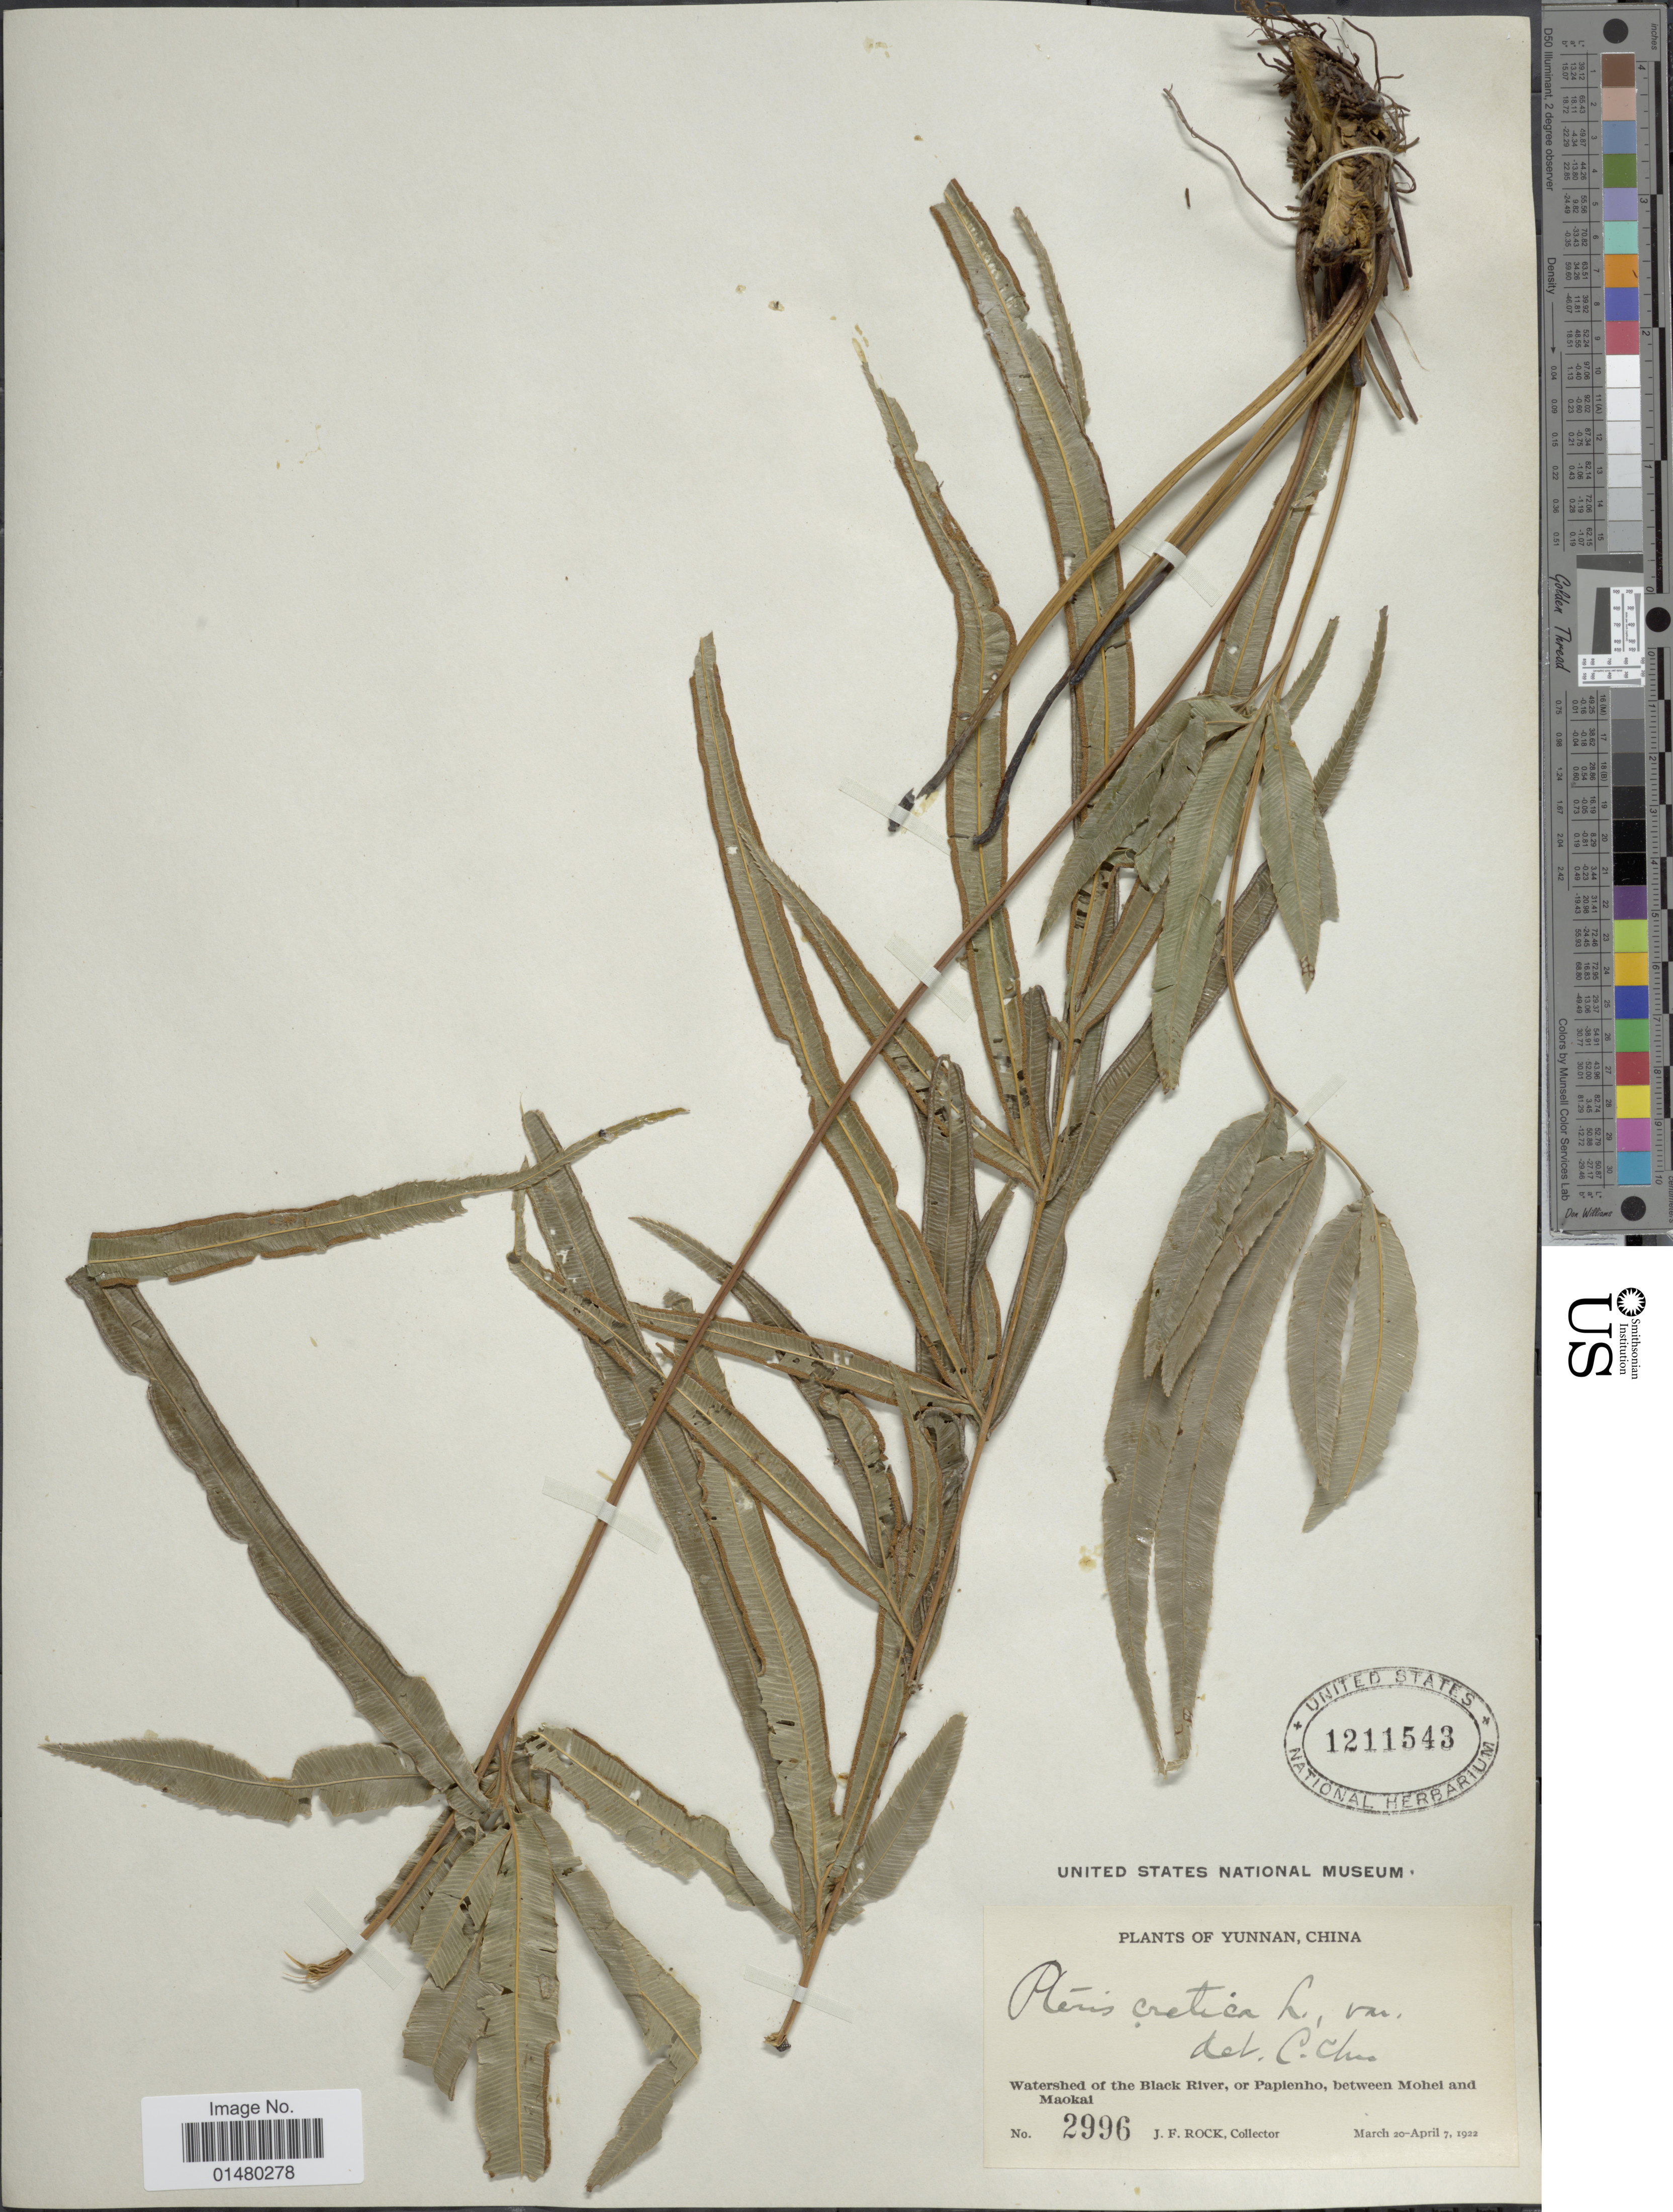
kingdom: Plantae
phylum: Tracheophyta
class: Polypodiopsida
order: Polypodiales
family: Pteridaceae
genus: Pteris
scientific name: Pteris cretica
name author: L.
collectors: J. Rock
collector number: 2996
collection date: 1922-03-20/1922-04-07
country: China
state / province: Yunnan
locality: Watershed of the Black River, or Papienho, between Mohei and Maokai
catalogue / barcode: US 1211543